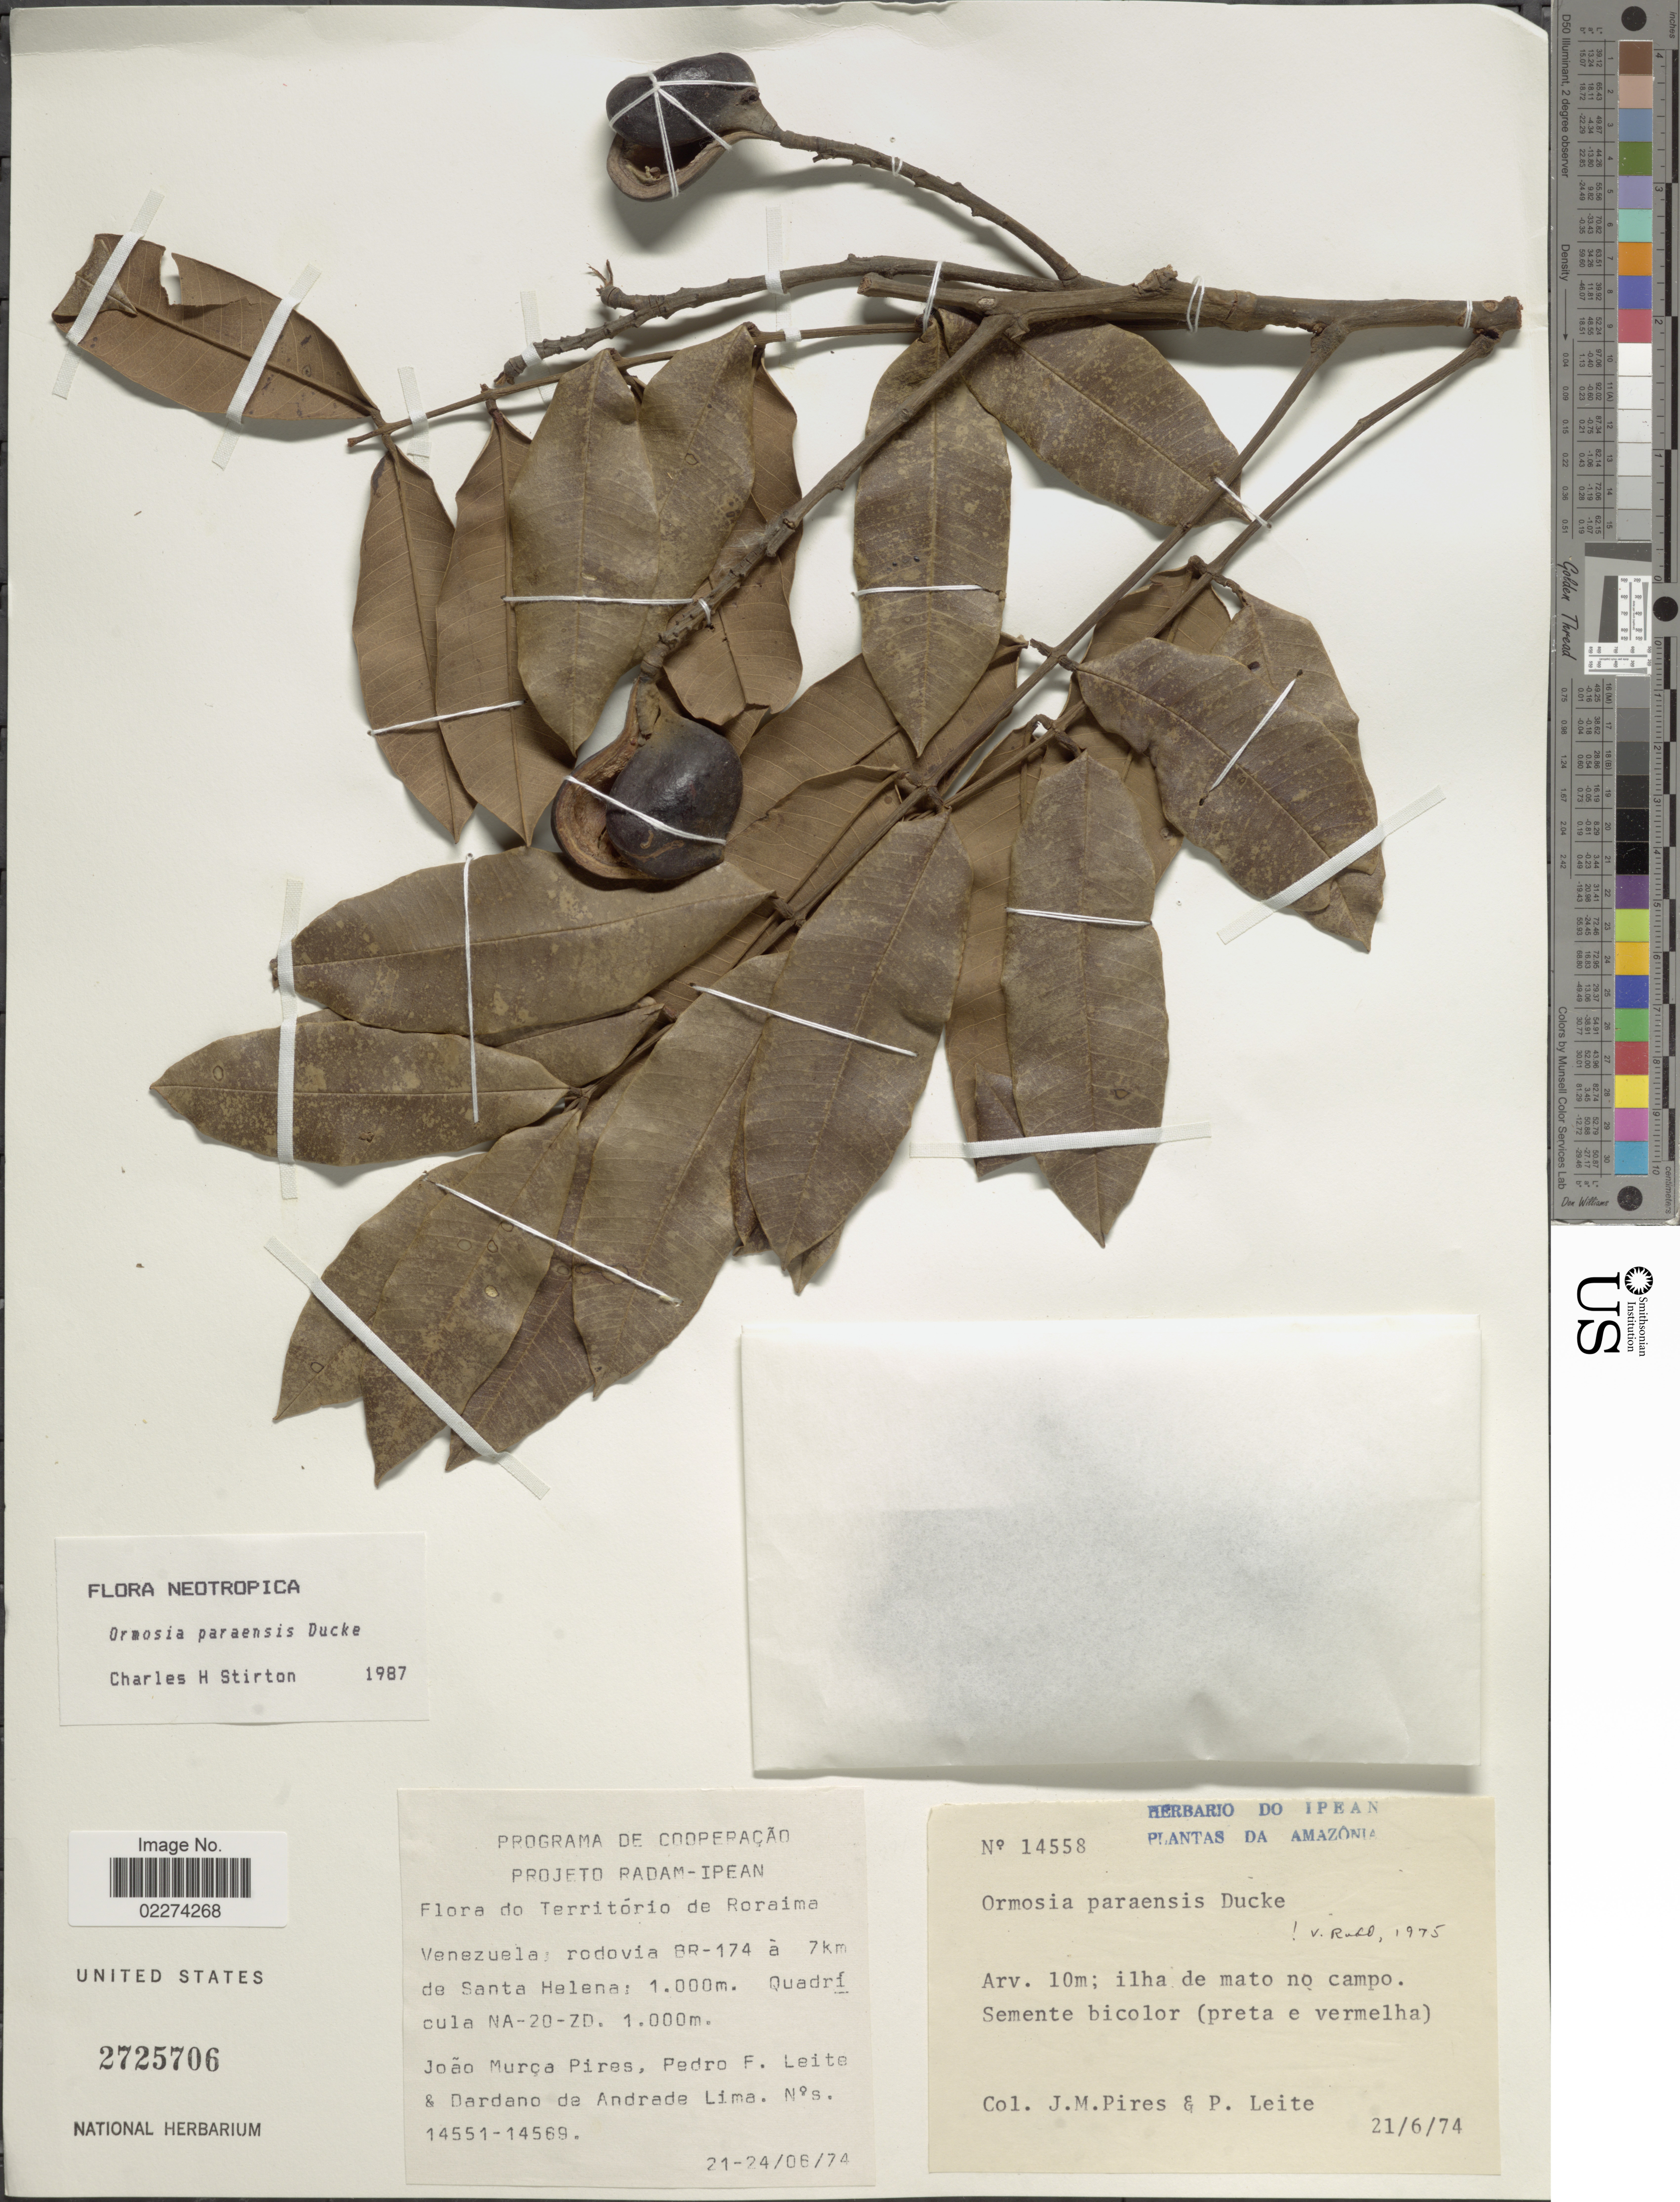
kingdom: Plantae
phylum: Tracheophyta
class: Magnoliopsida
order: Fabales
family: Fabaceae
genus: Ormosia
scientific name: Ormosia paraensis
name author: Ducke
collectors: J. M. Pires & P. Leite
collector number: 14558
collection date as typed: Transcribed d/m/y: 21/6/74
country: Venezuela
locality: Rodovia BR-174 a 7 km de Sabta Helena, Quadricula NA-20-ZD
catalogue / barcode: US 2725706